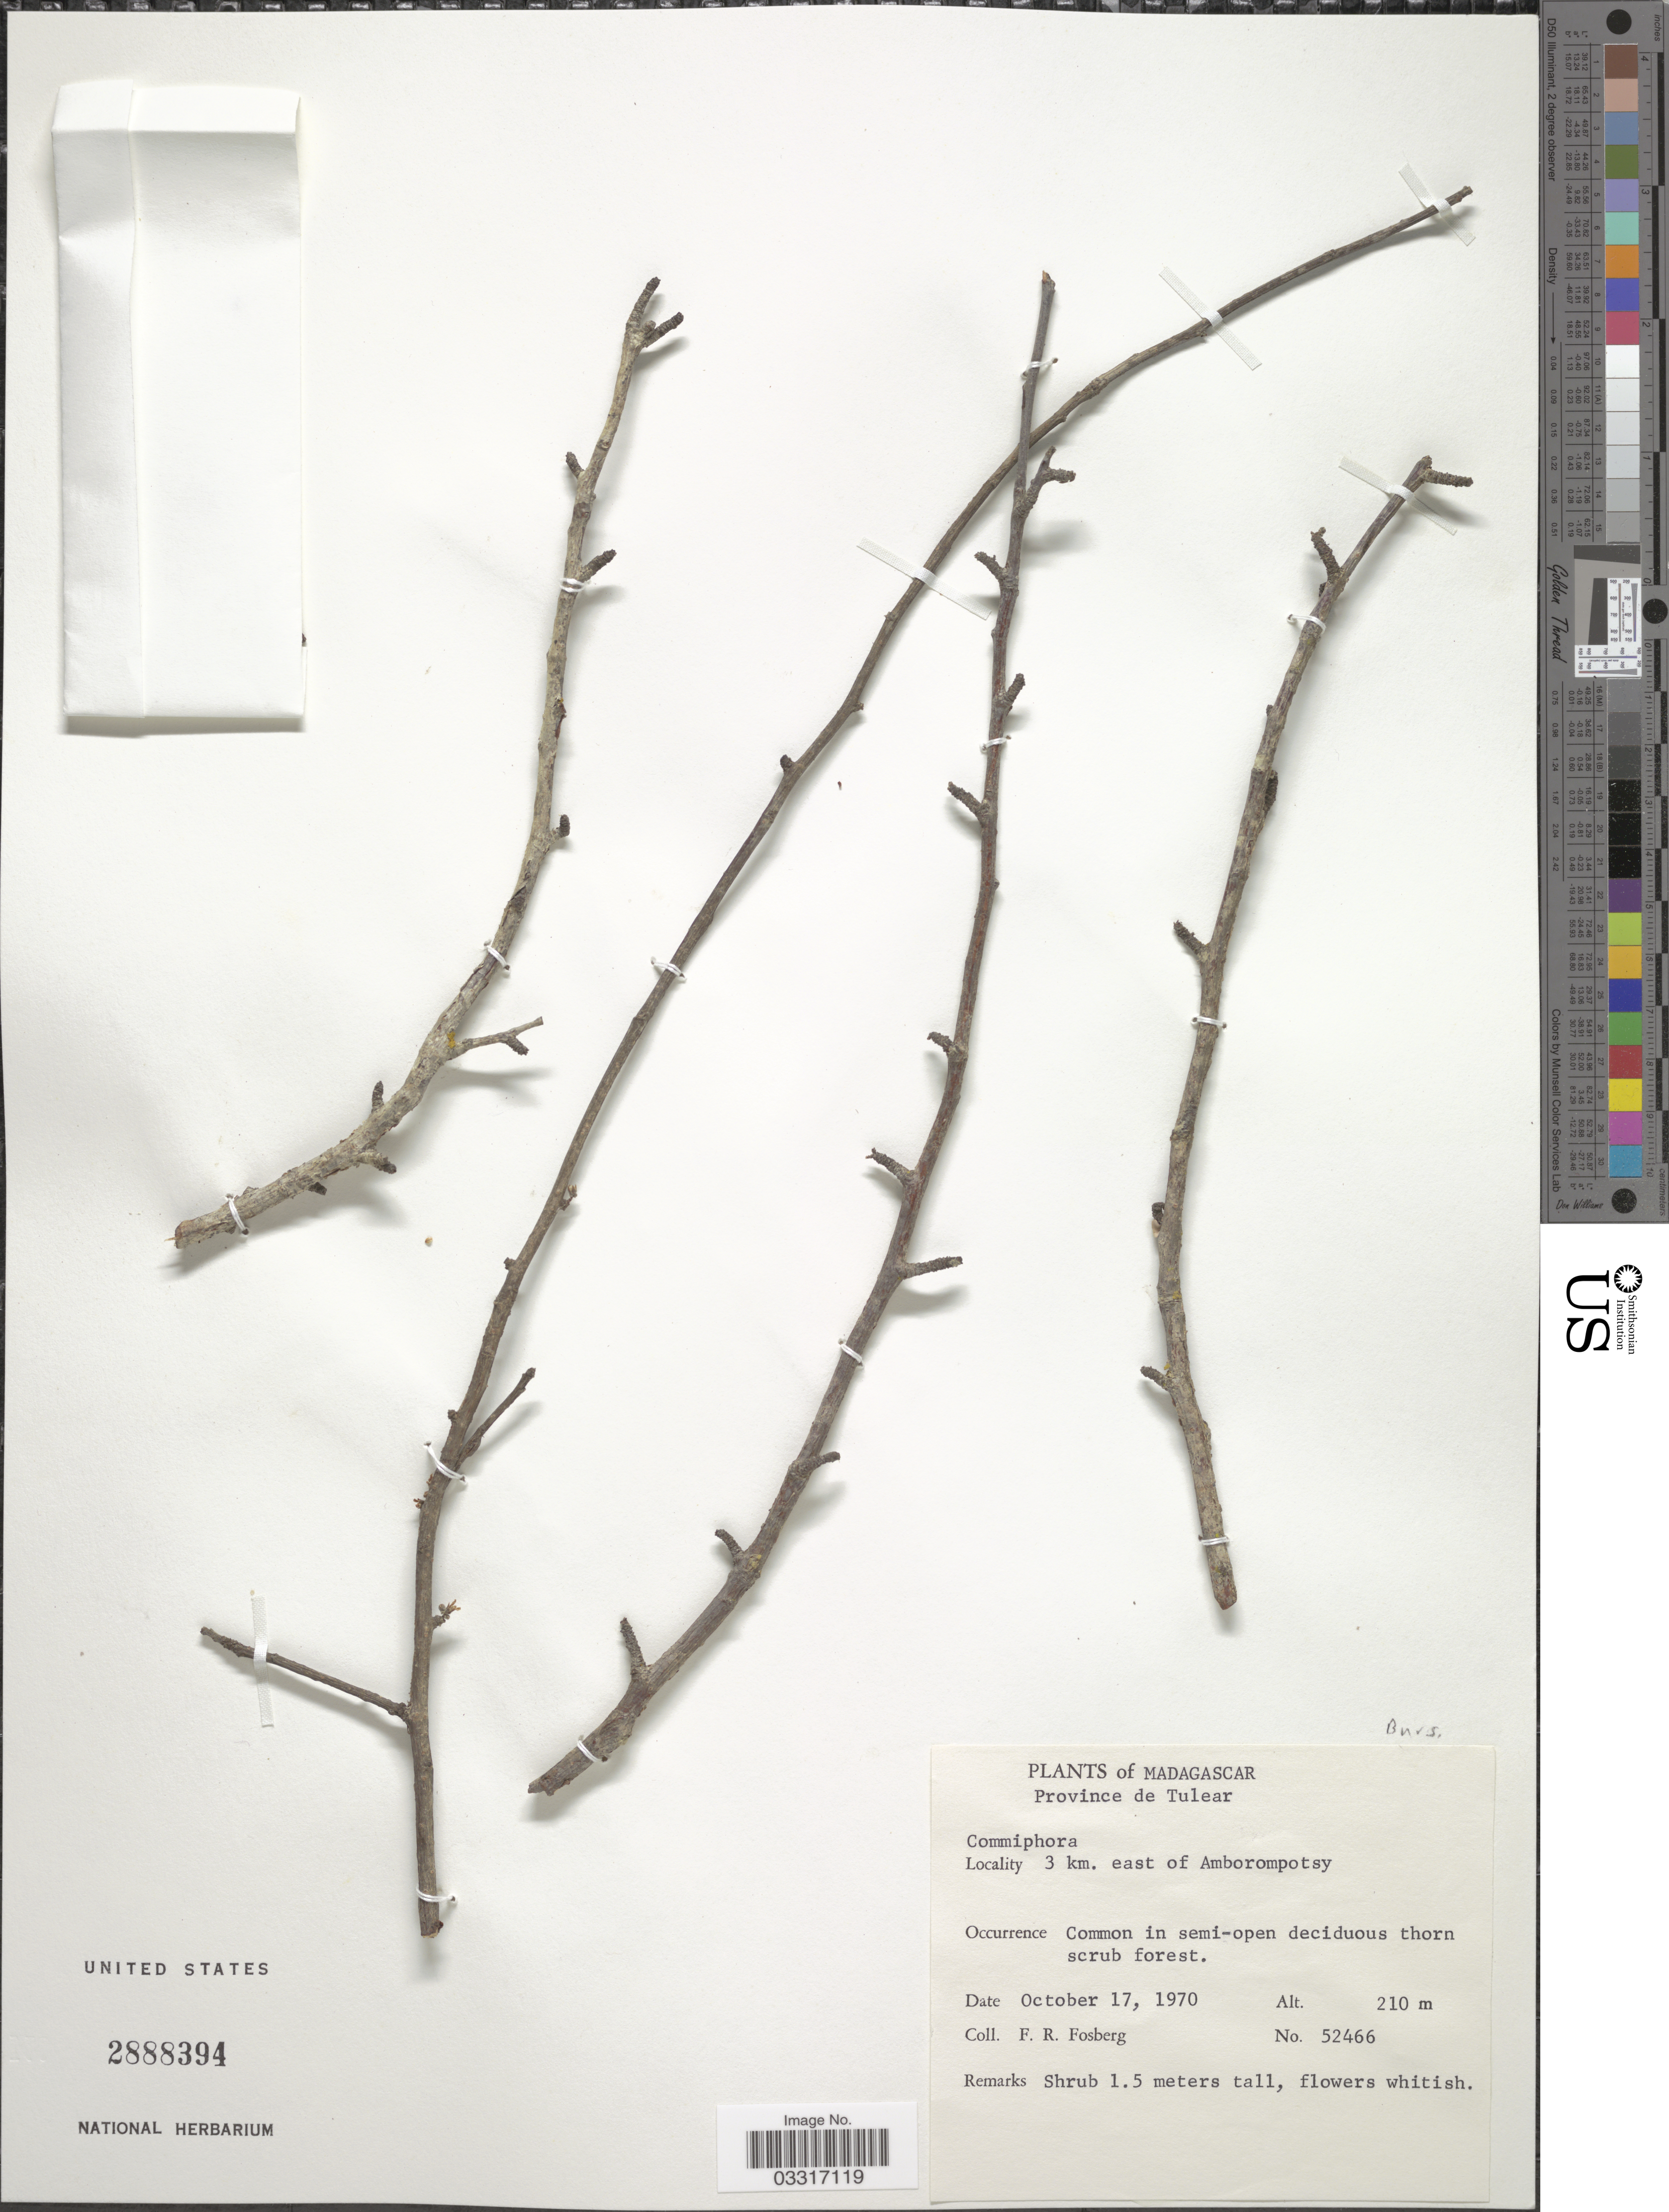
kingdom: Plantae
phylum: Tracheophyta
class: Magnoliopsida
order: Sapindales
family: Burseraceae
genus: Commiphora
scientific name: Commiphora sp.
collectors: F. R. Fosberg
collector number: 52466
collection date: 1970-10-17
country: Madagascar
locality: Province de Tulear. 3 km. east of Amborompotsy.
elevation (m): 210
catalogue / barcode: US 2888394